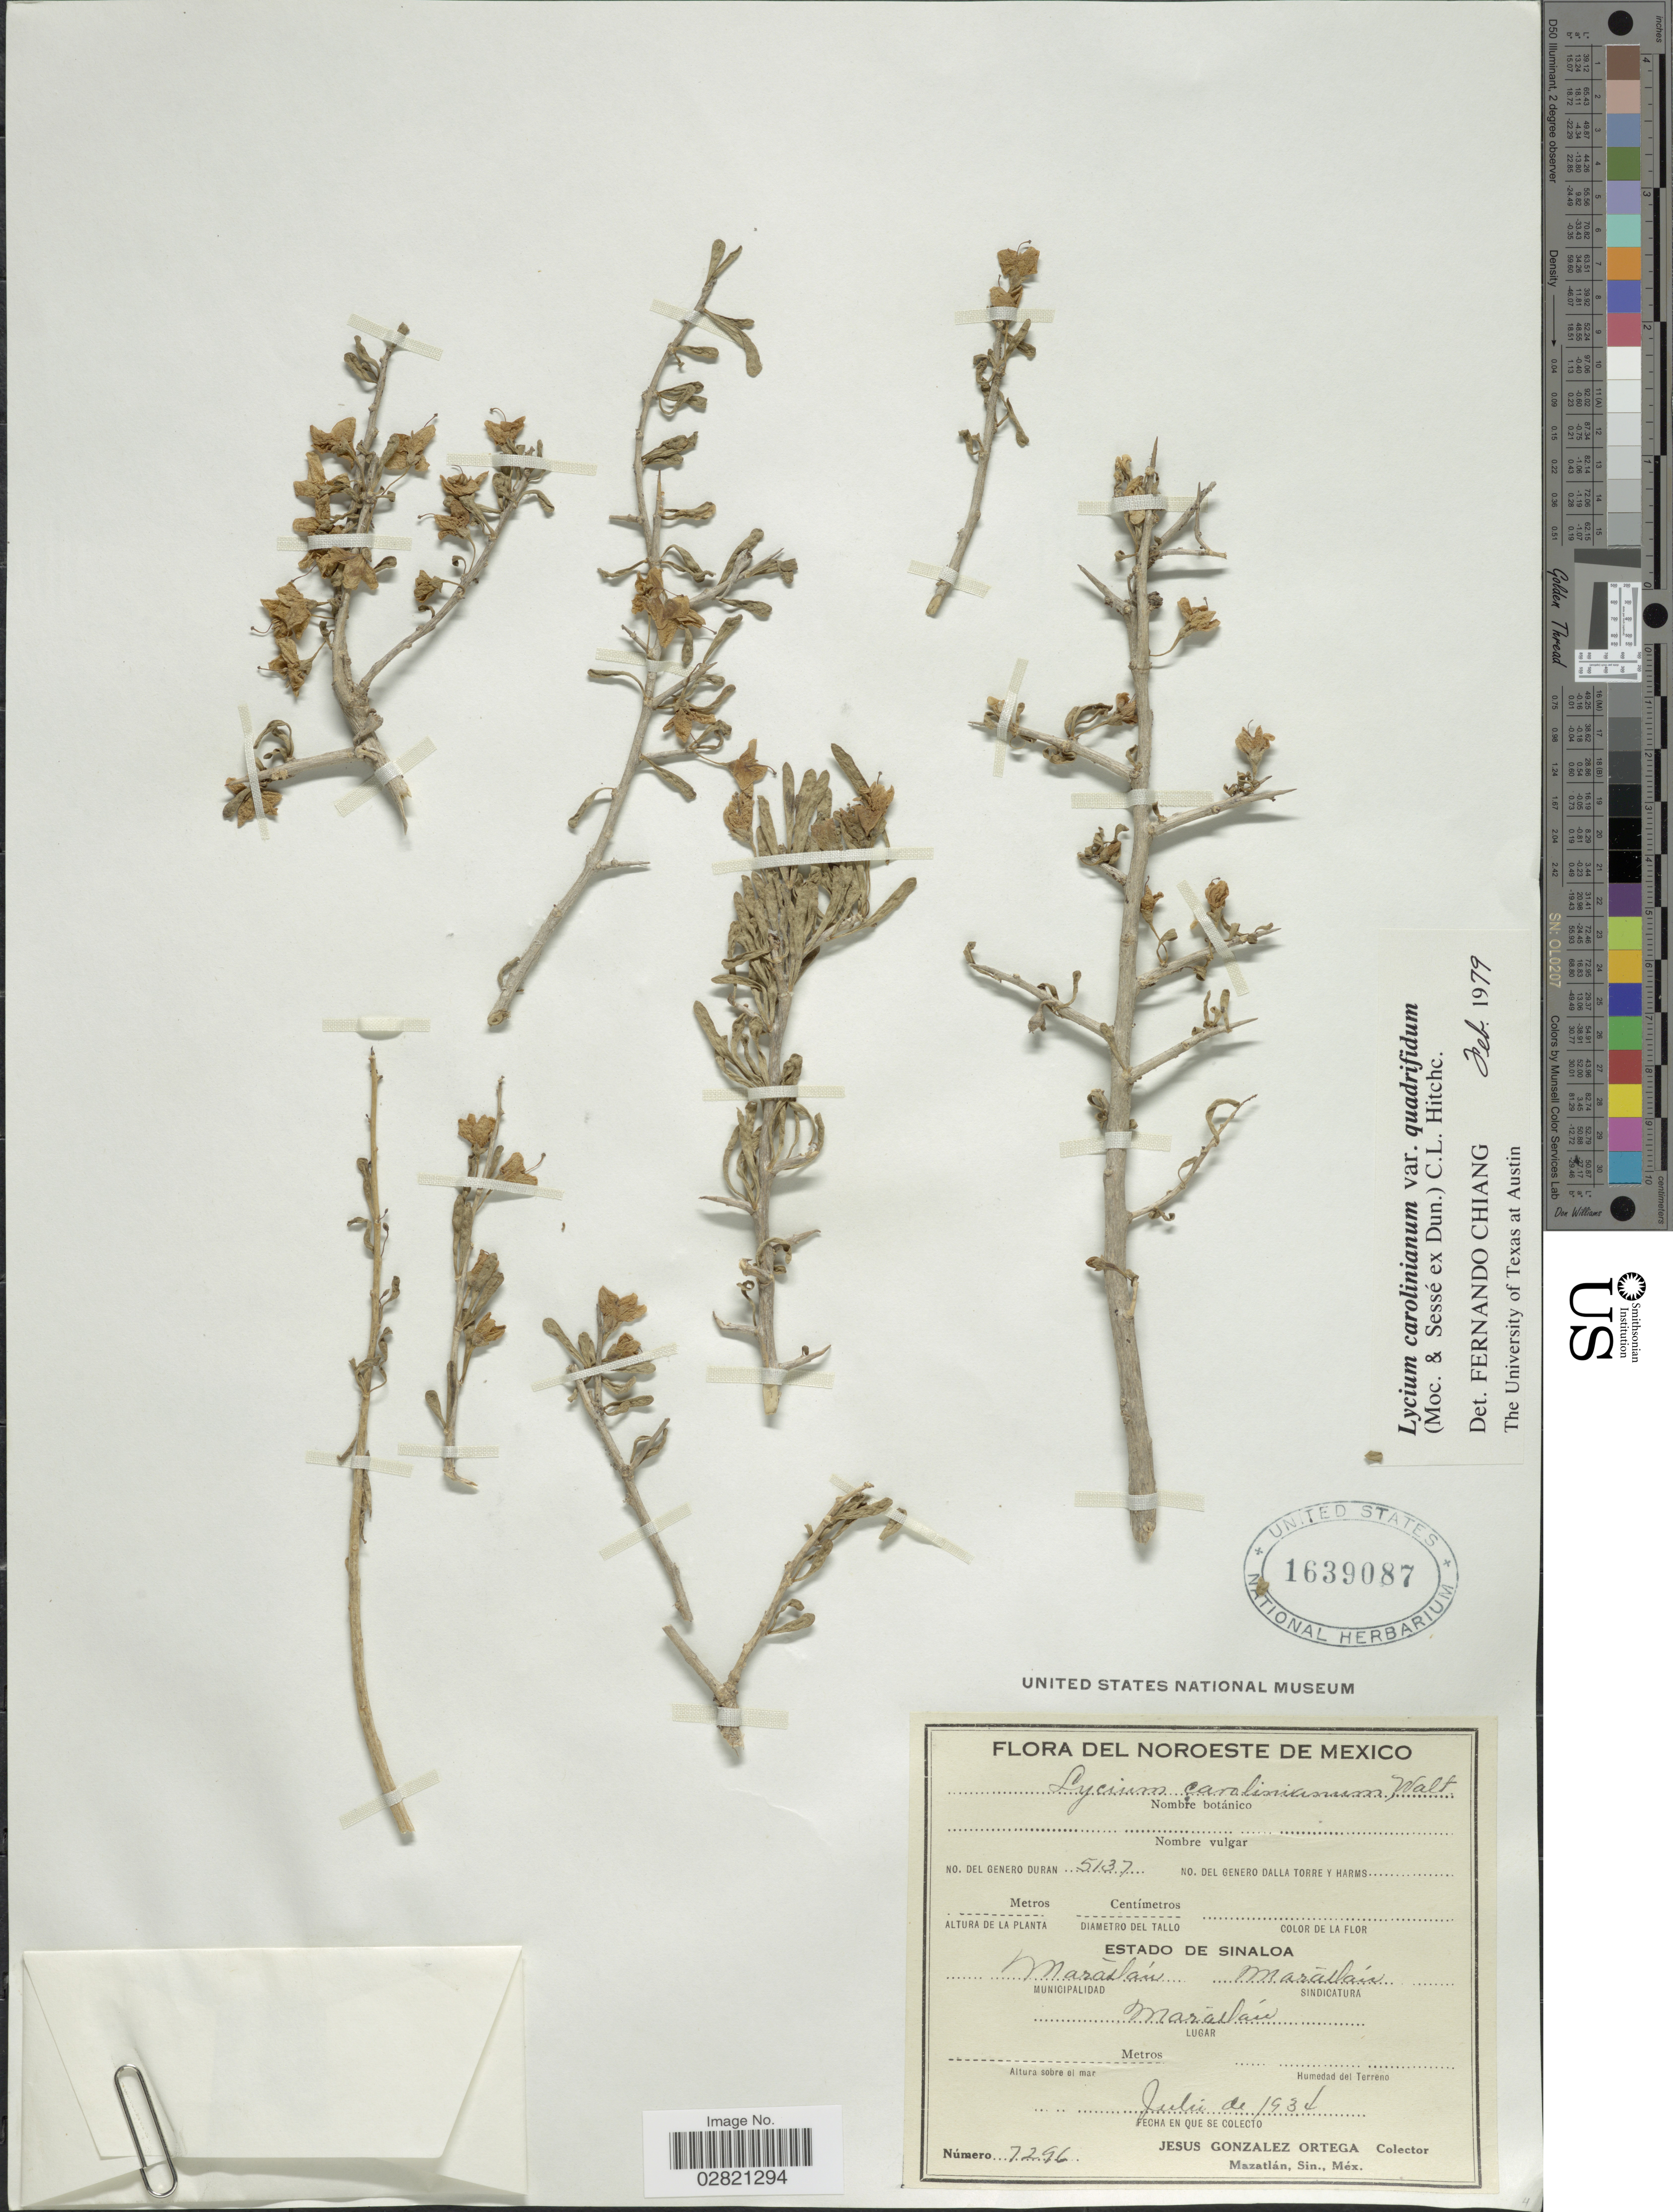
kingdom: Plantae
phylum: Tracheophyta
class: Magnoliopsida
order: Solanales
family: Solanaceae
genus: Lycium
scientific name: Lycium carolinianum var. quadrifidum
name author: Walter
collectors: J. Ortega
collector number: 7296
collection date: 1934-07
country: Mexico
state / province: Sinaloa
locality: Noroeste de Mexico, Mazatlán Municipalidad, Mazatlán Sindicatura, Mazatlán.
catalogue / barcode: US 1639087